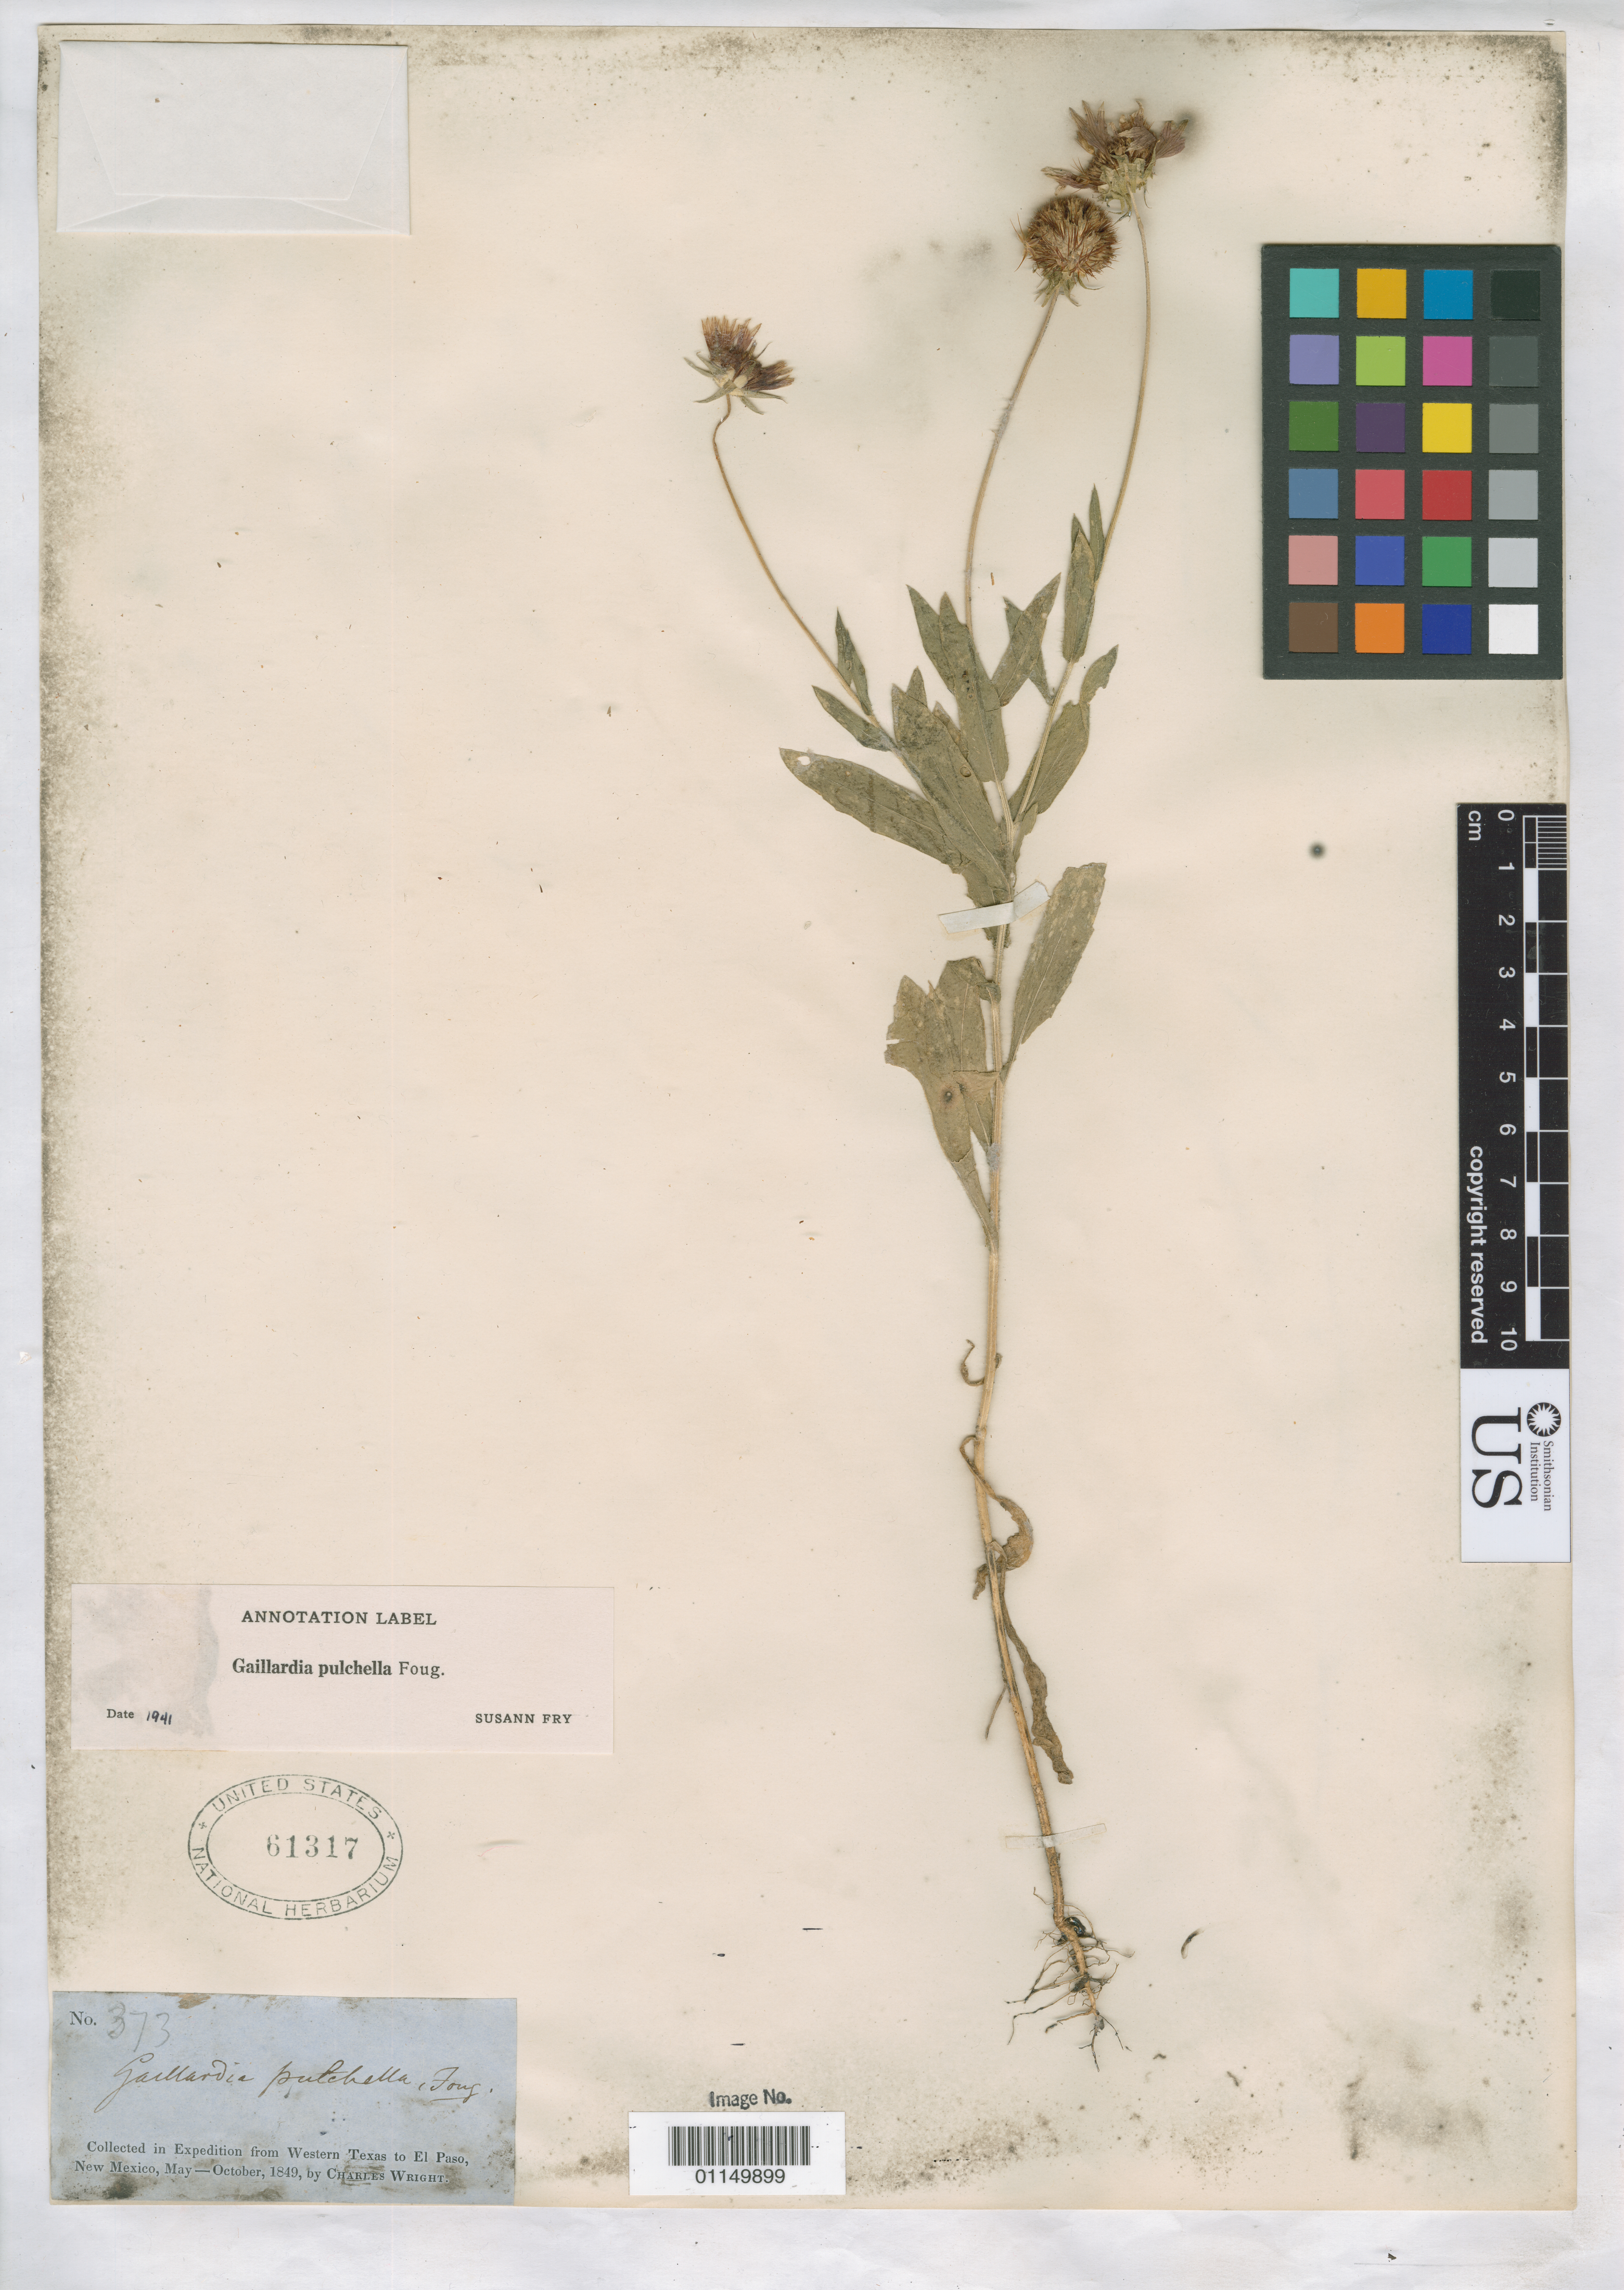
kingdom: Plantae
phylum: Tracheophyta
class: Magnoliopsida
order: Asterales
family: Asteraceae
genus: Gaillardia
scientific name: Gaillardia pulchella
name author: Foug.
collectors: C. Wright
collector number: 373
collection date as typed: May 1849 to -- Oct 1849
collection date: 1849-05/1849-10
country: United States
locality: Western Texas to El Paso, New Mexico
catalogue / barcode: US 61317